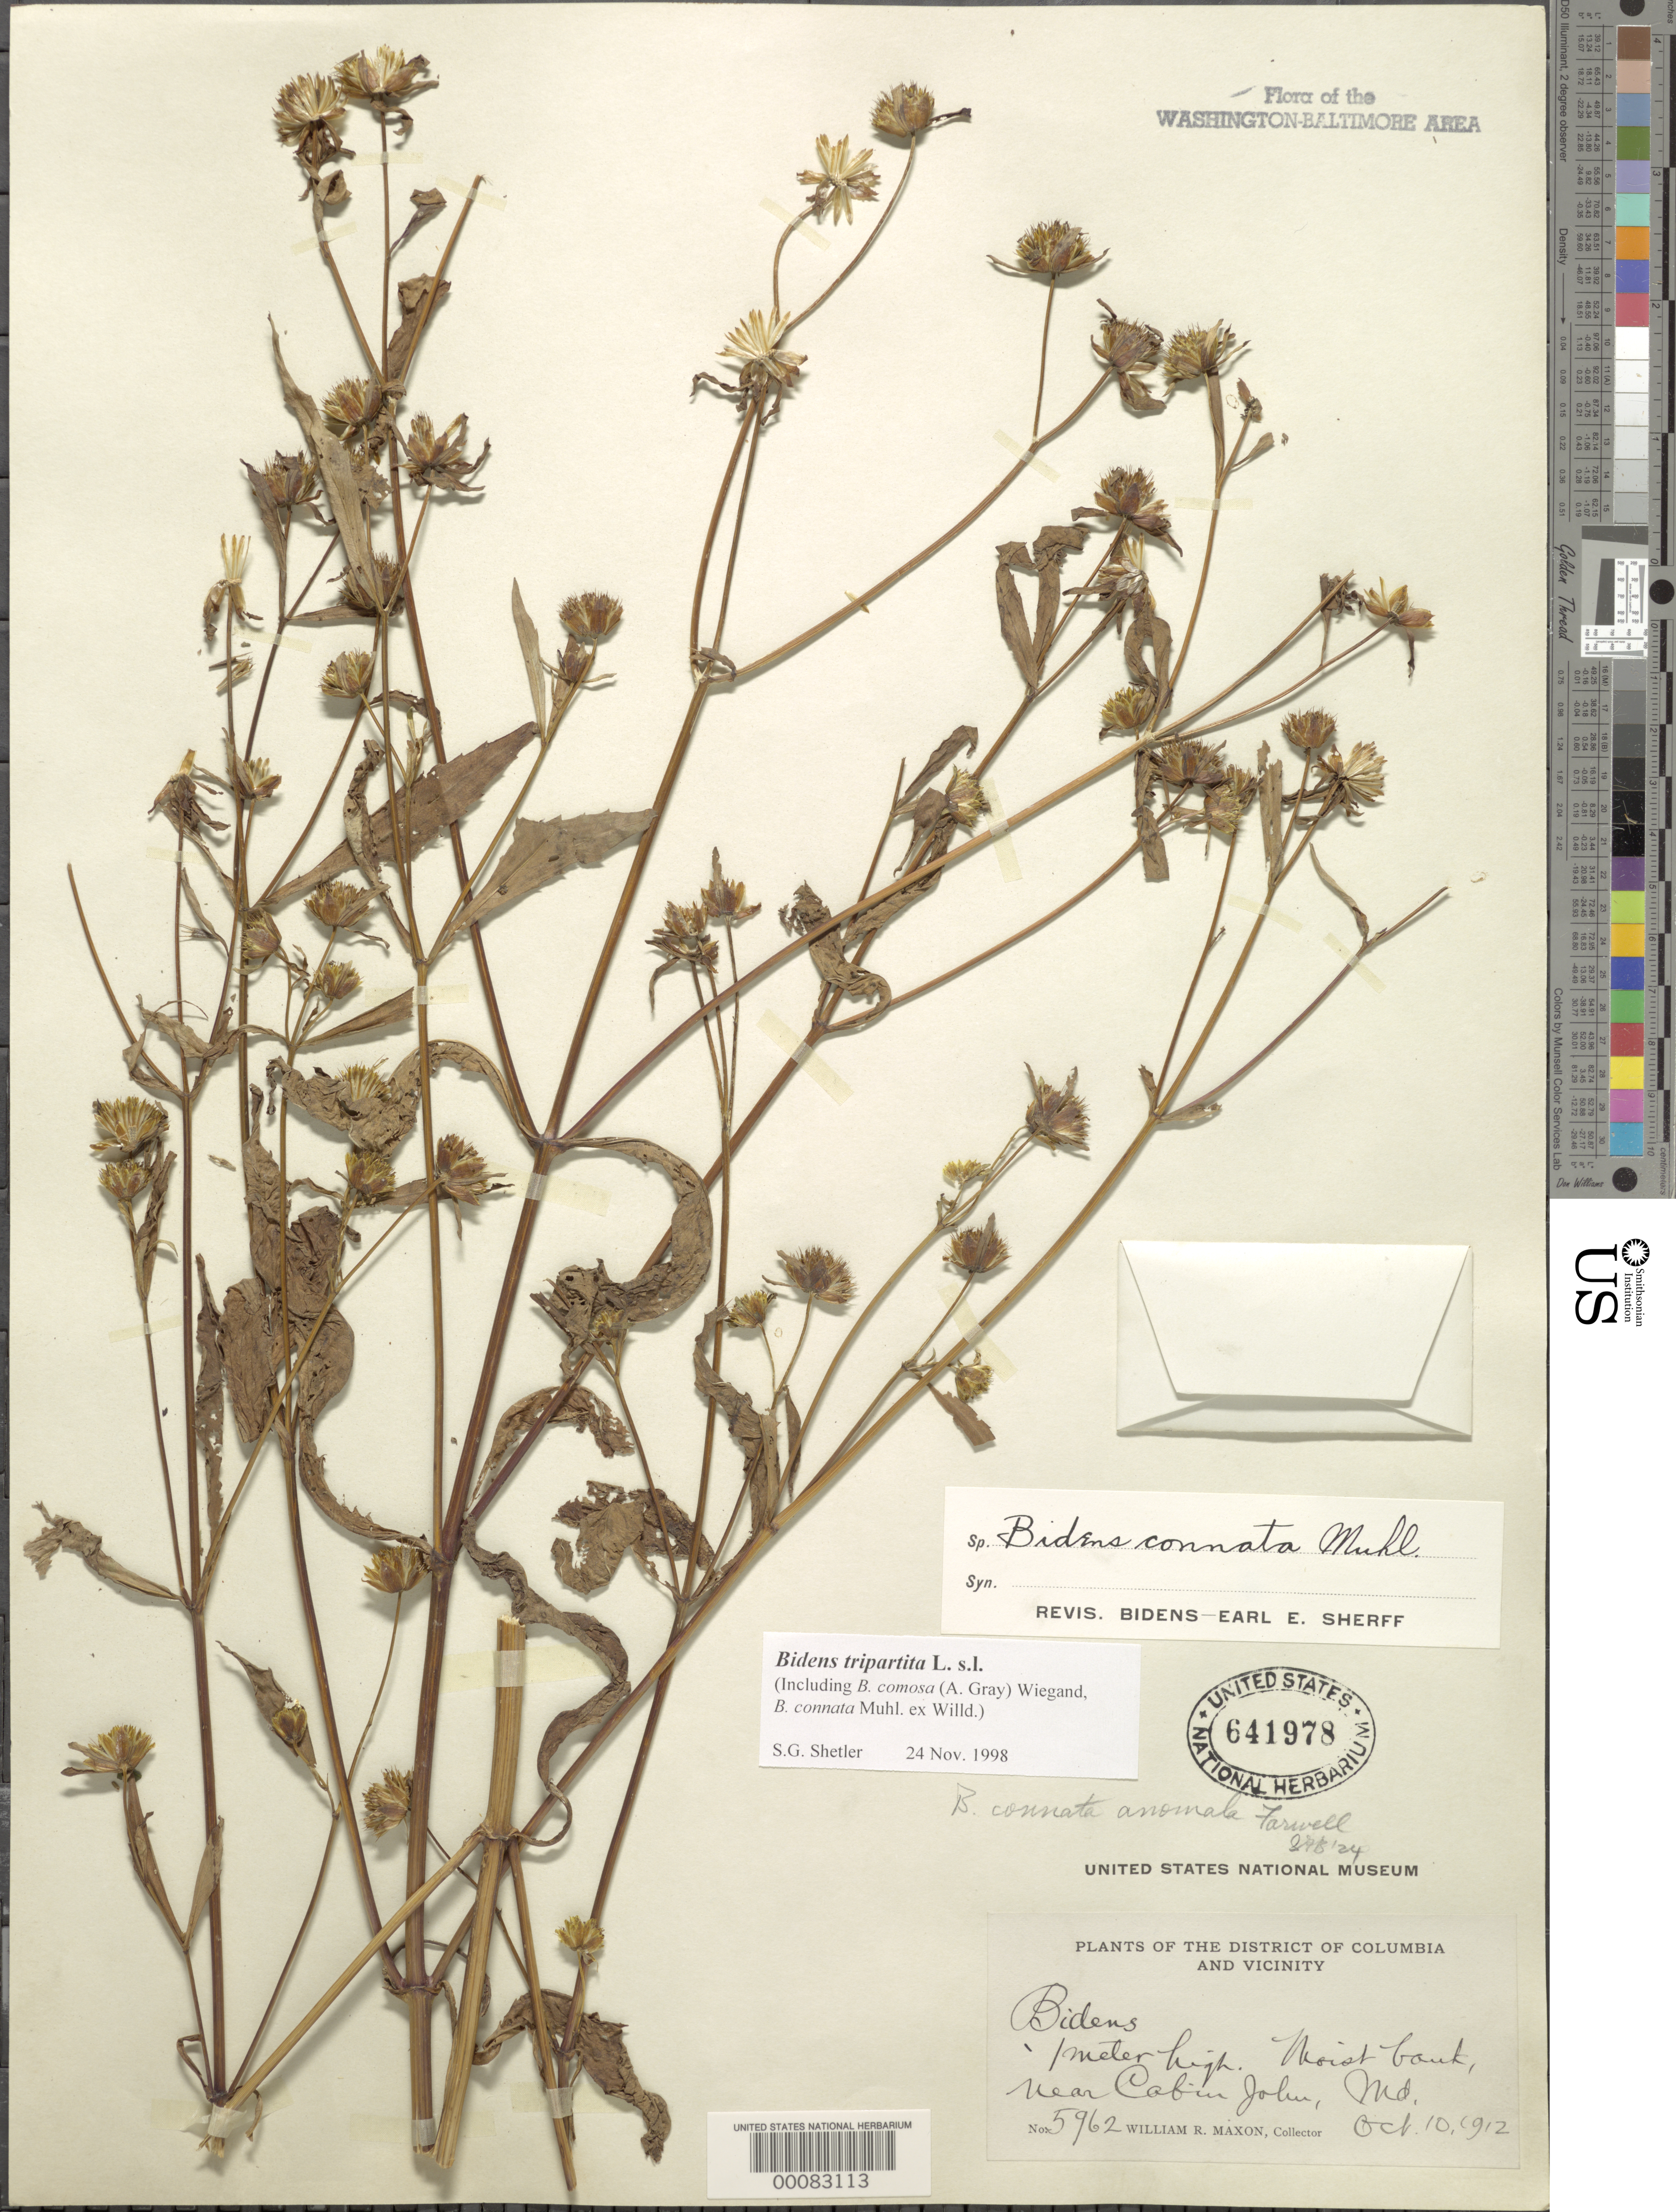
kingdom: Plantae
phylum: Tracheophyta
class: Magnoliopsida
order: Asterales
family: Asteraceae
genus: Bidens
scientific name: Bidens tripartita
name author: L.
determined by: Shetler, Stanwyn G., (US), NMNH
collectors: W. R. Maxon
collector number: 59620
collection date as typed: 10 Oct 1912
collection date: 1912-10-10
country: United States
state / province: Maryland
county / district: Montgomery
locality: Near Cabin John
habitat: Moist bank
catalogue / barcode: US 641978